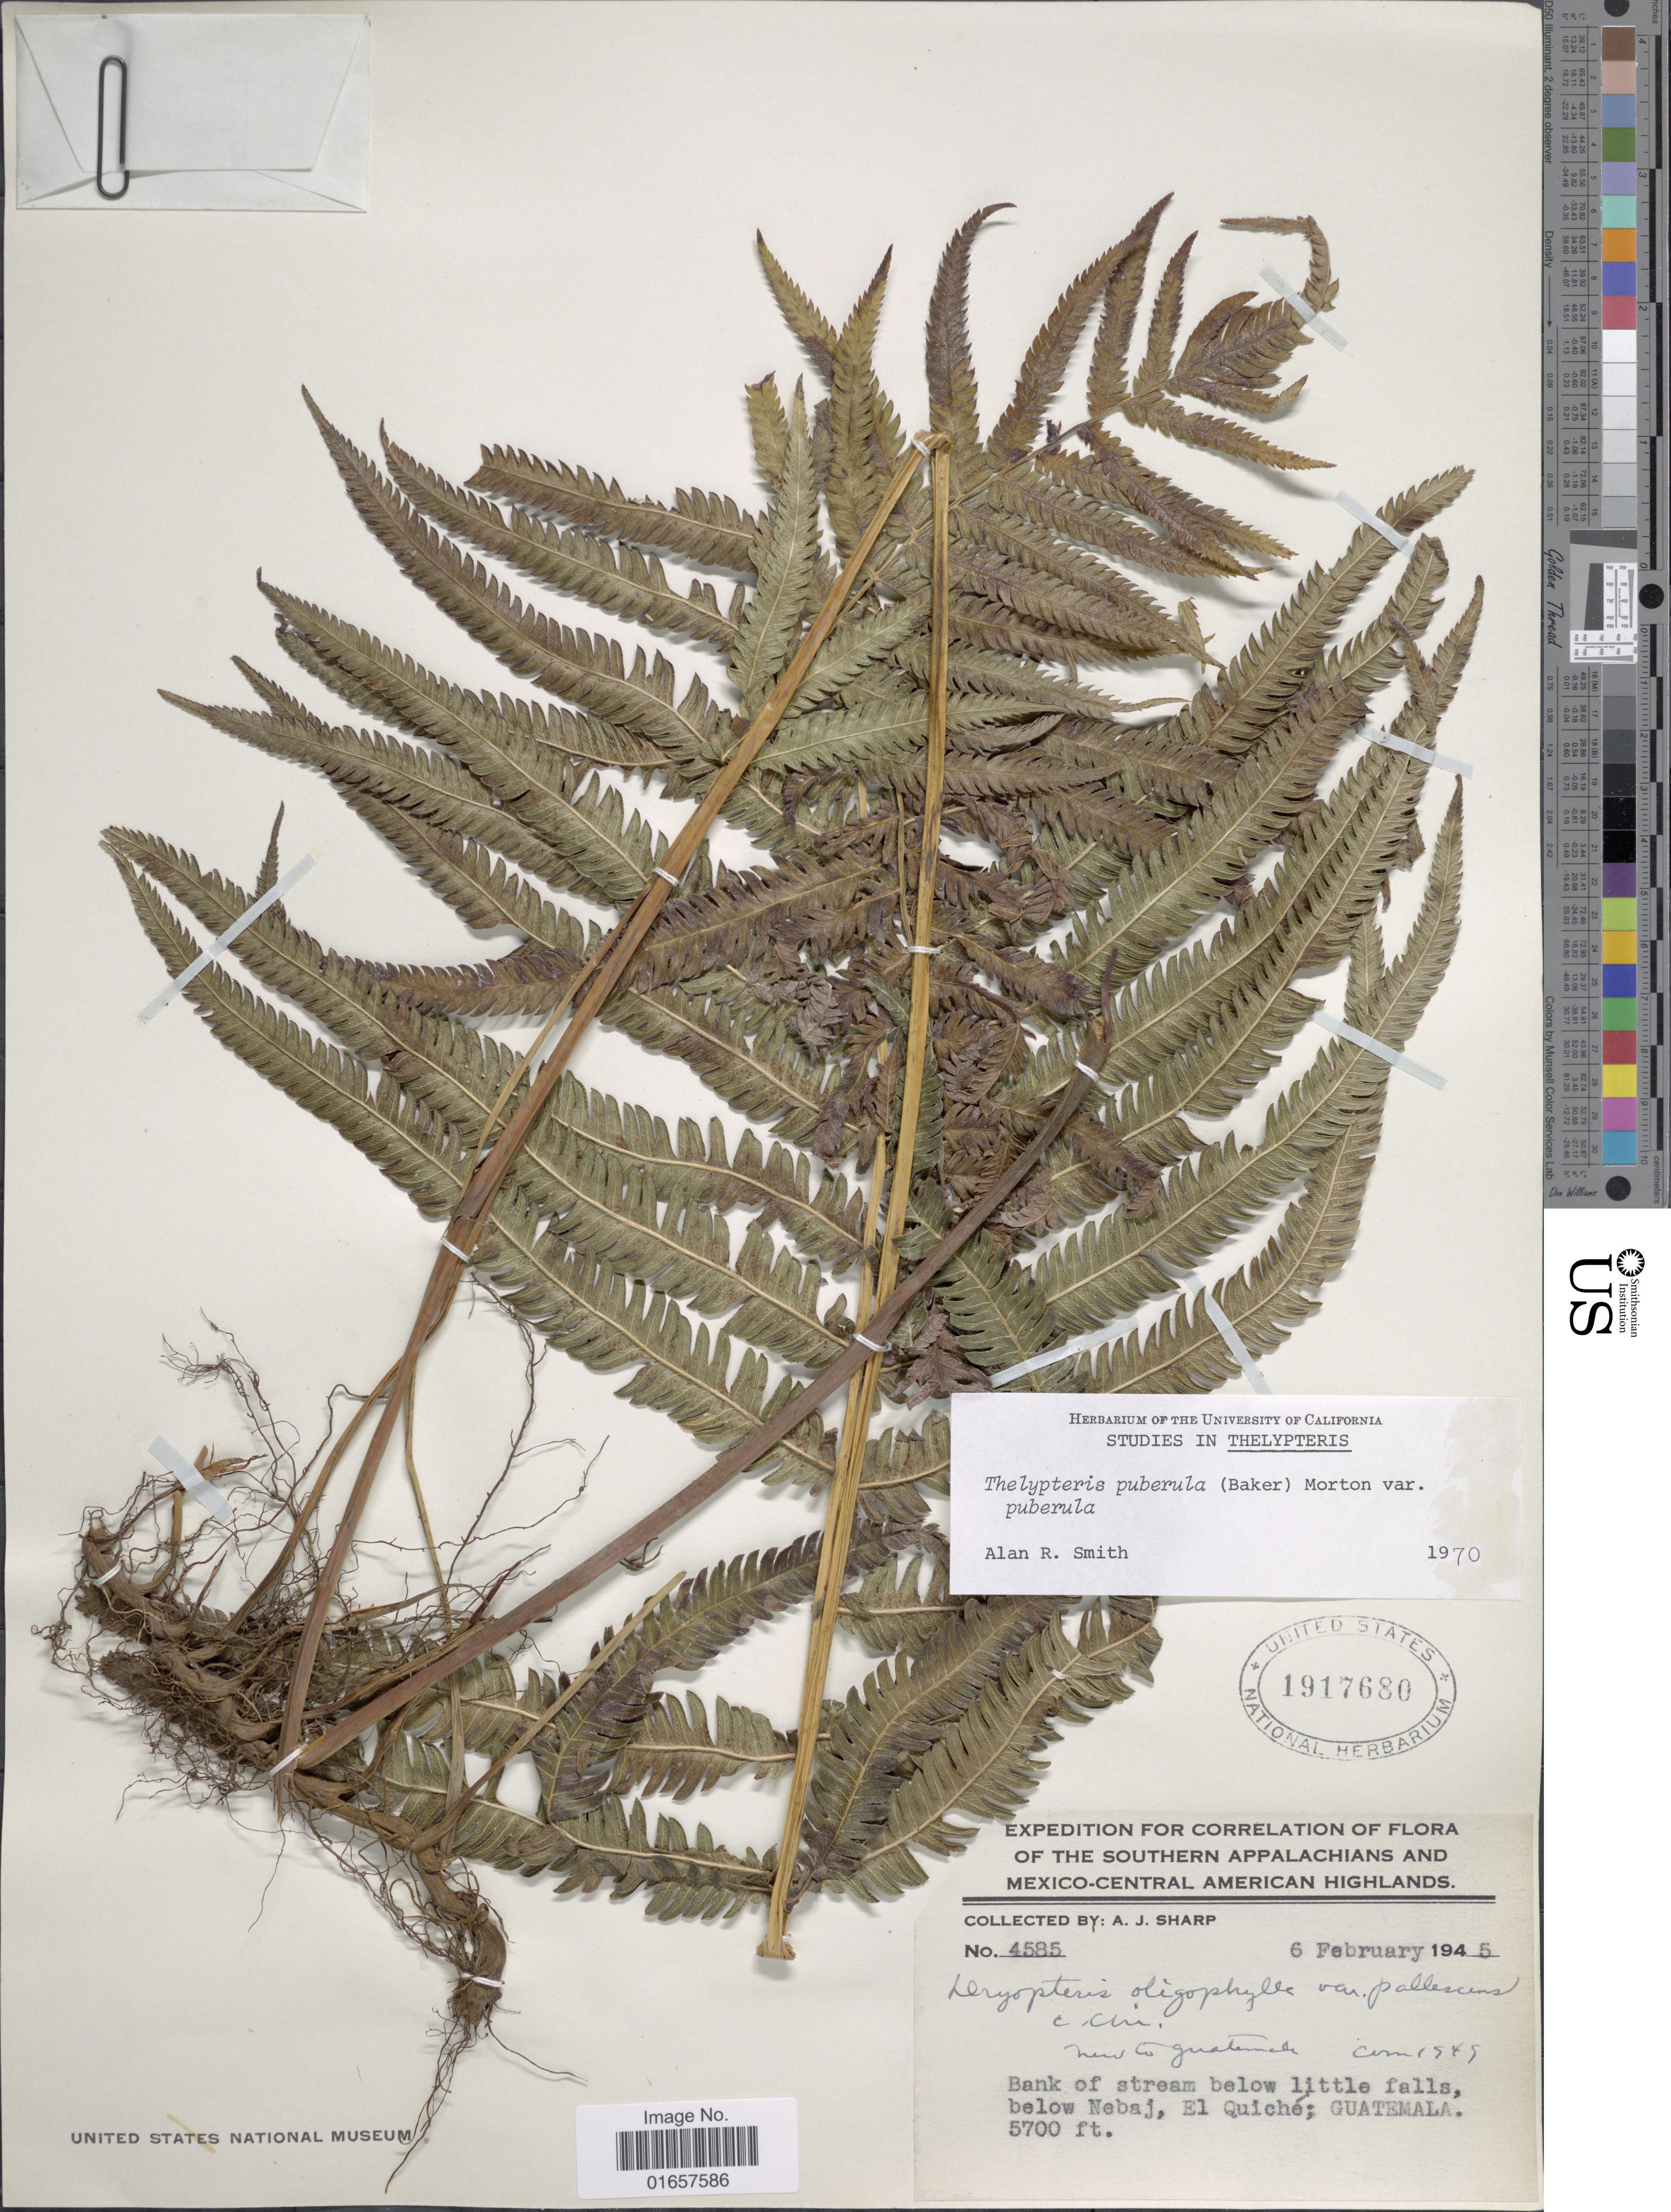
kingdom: Plantae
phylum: Tracheophyta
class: Polypodiopsida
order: Polypodiales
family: Thelypteridaceae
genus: Christella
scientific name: Christella puberula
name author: (Baker) Á. Löve & D. Löve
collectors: A. J. Sharp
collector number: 4585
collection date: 1945-02-06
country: Guatemala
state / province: El Quiché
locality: Southern Appalachians and Mexico-Central American Highlands, Bank of stream below little falls, below Nebaj, El Quiché: Guatemala.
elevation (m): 1737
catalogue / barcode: US 1917680